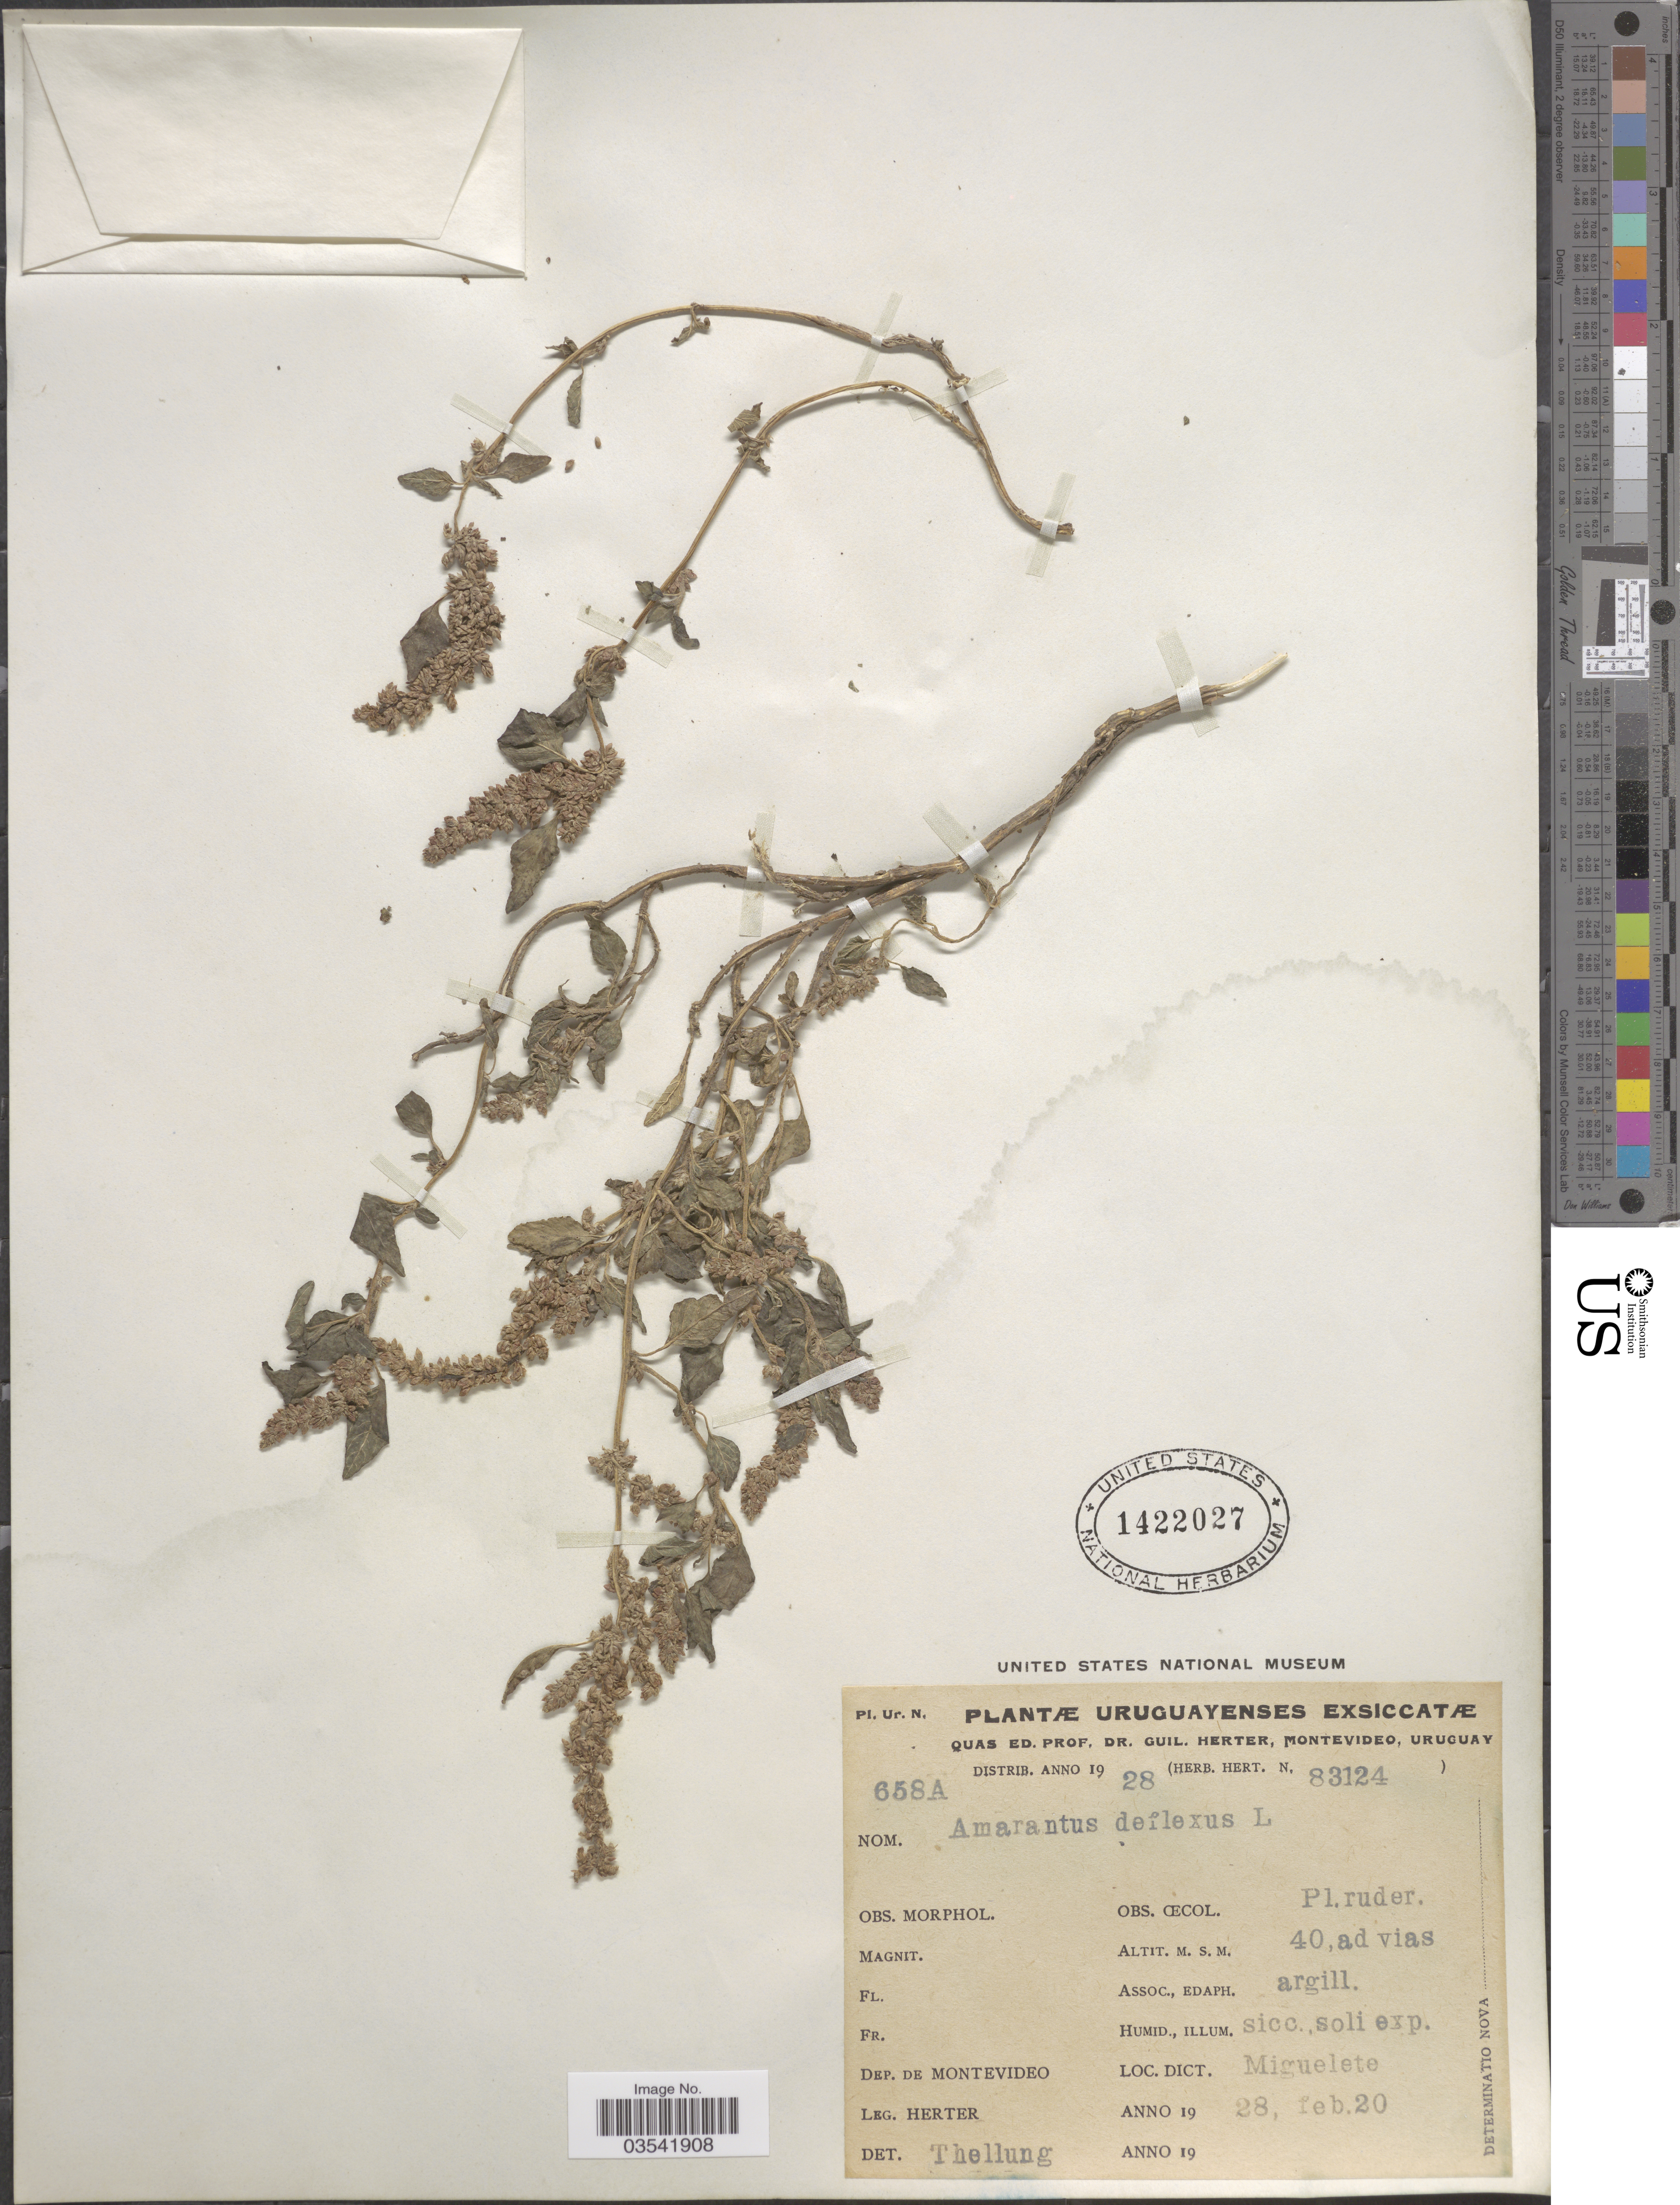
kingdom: Plantae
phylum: Tracheophyta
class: Magnoliopsida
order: Caryophyllales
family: Amaranthaceae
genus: Amaranthus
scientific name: Amaranthus deflexus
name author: L.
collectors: G. Herter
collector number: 658A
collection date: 1928-02-20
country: Uruguay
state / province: Montevideo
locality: Dep. de Montevideo. Dict. Miguelete.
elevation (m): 40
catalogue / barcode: US 1422027